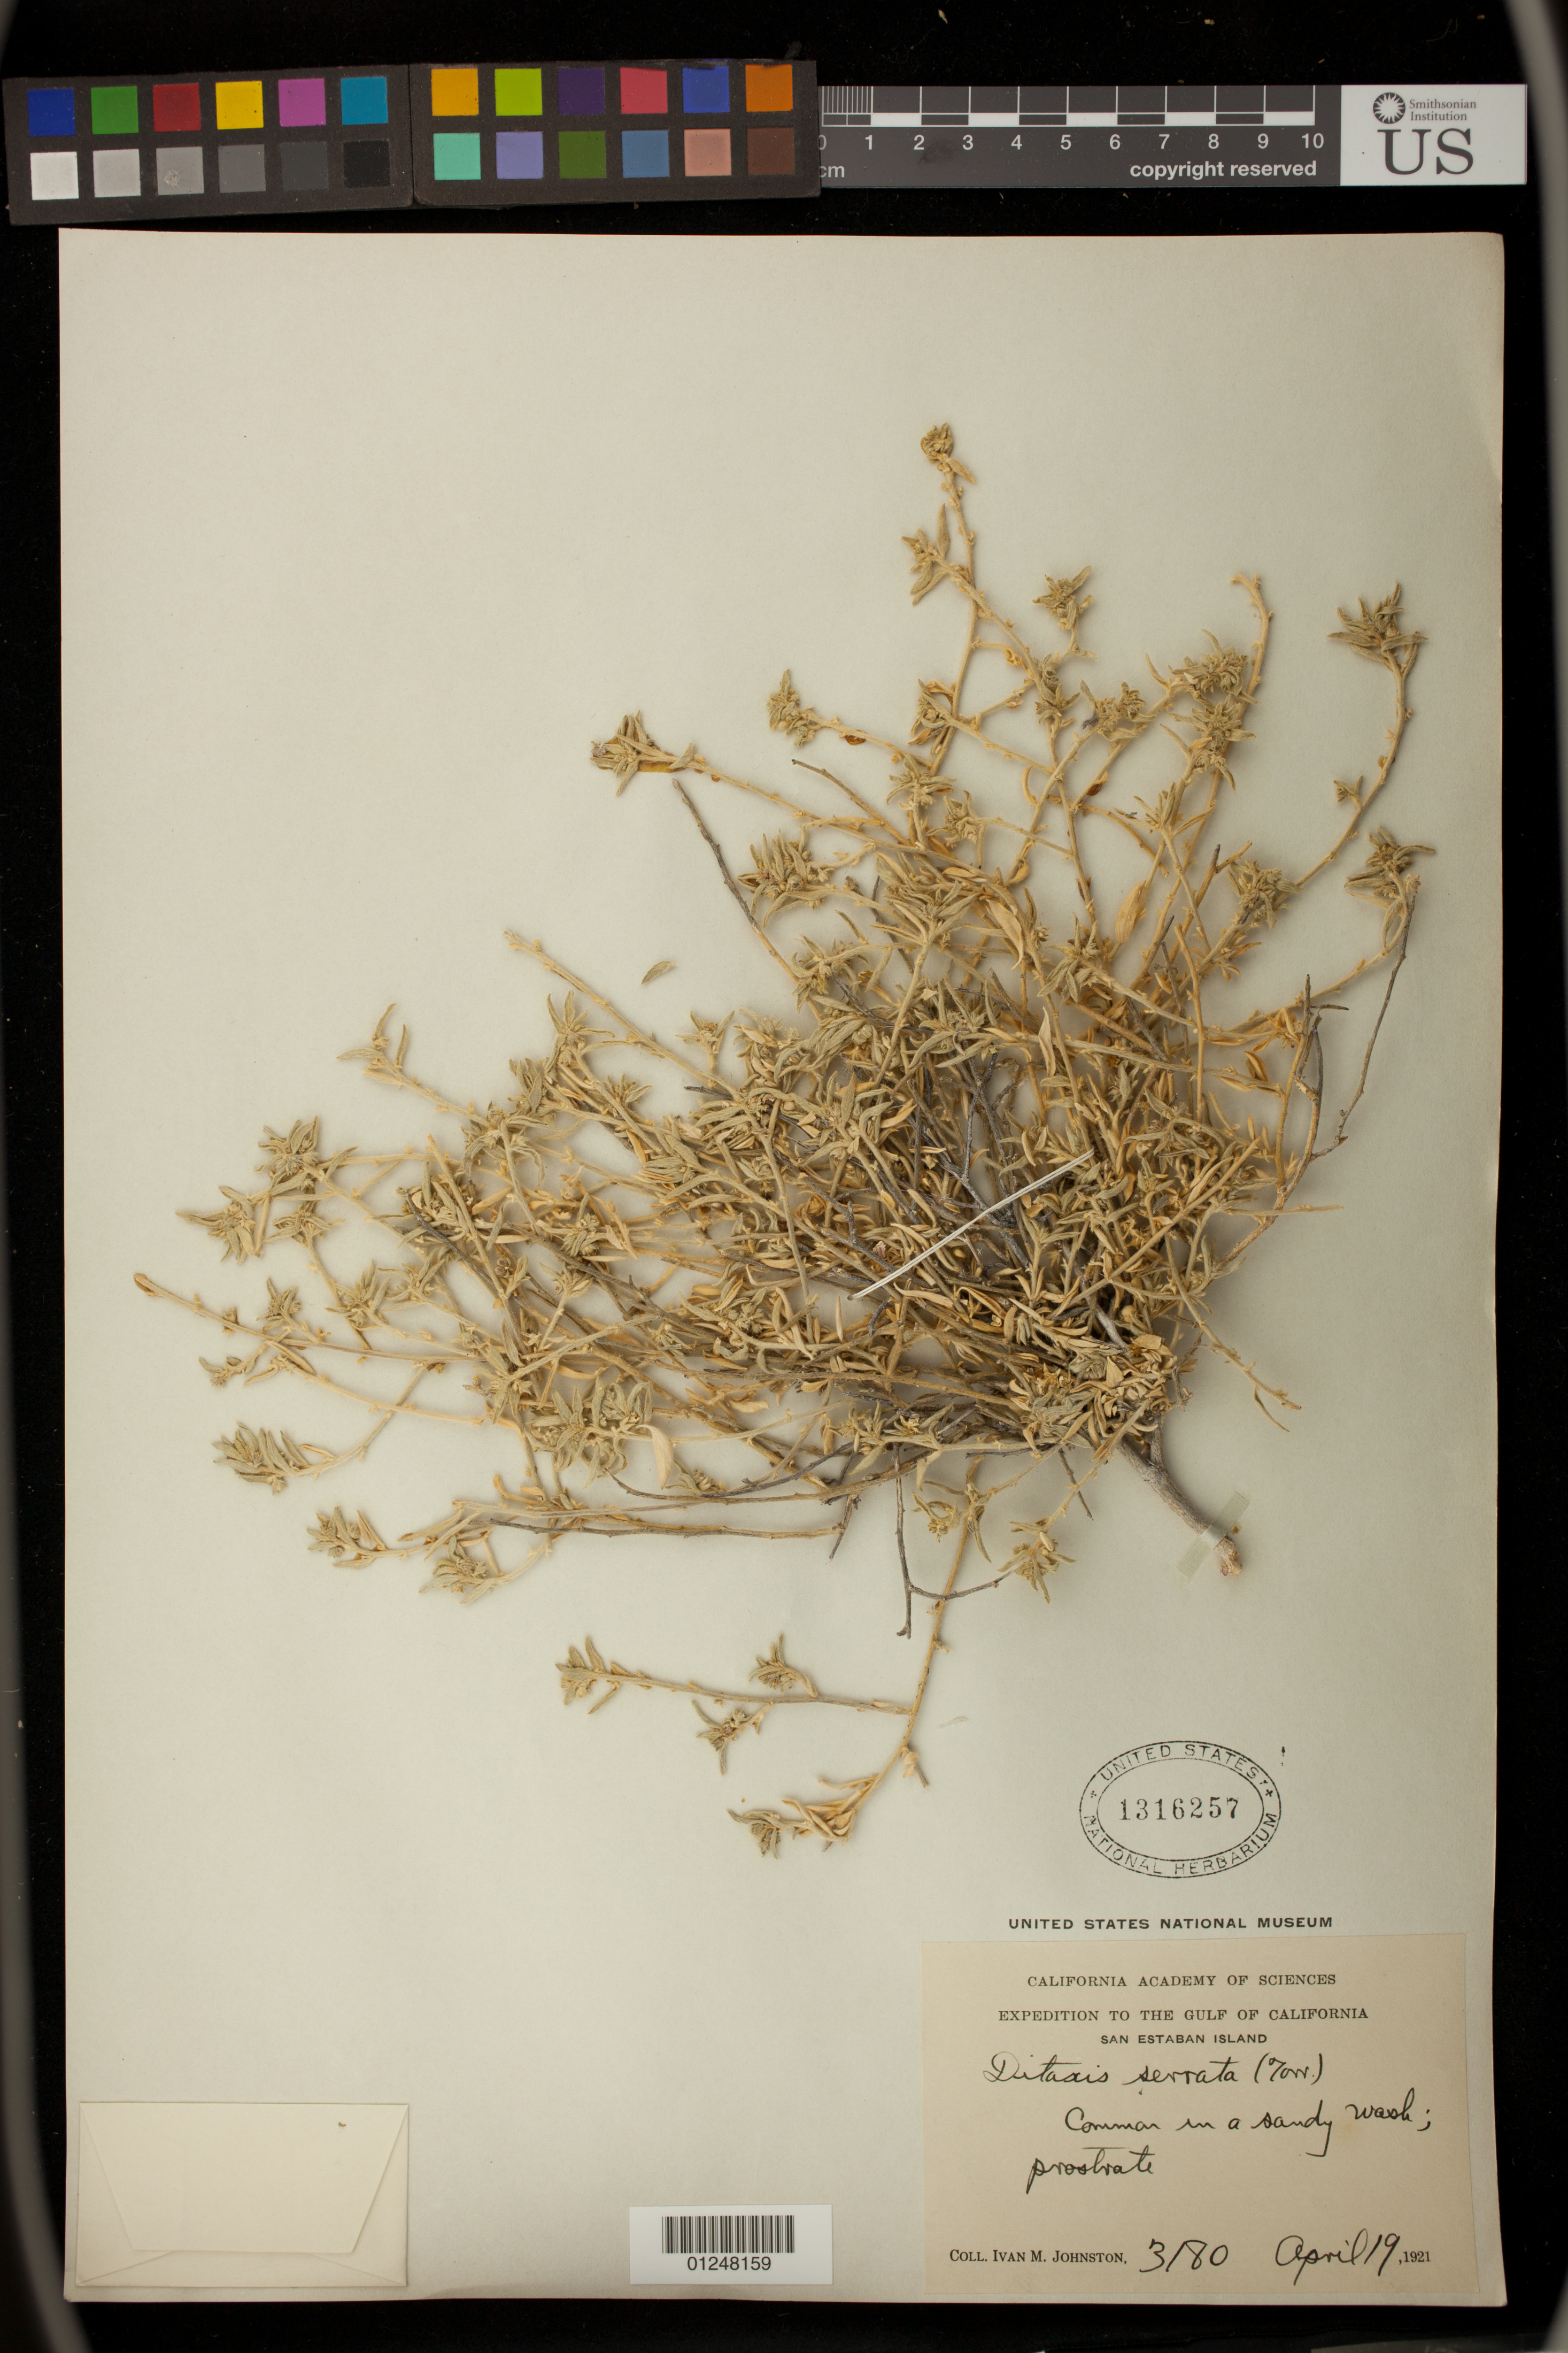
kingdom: Plantae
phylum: Tracheophyta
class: Magnoliopsida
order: Malpighiales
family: Euphorbiaceae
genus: Ditaxis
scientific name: Ditaxis serrata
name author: (Torr.) A. Heller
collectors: I.M. Johnston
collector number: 3180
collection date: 1921-04-19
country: Mexico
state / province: Sonora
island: San Estaban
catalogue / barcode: US 1316257